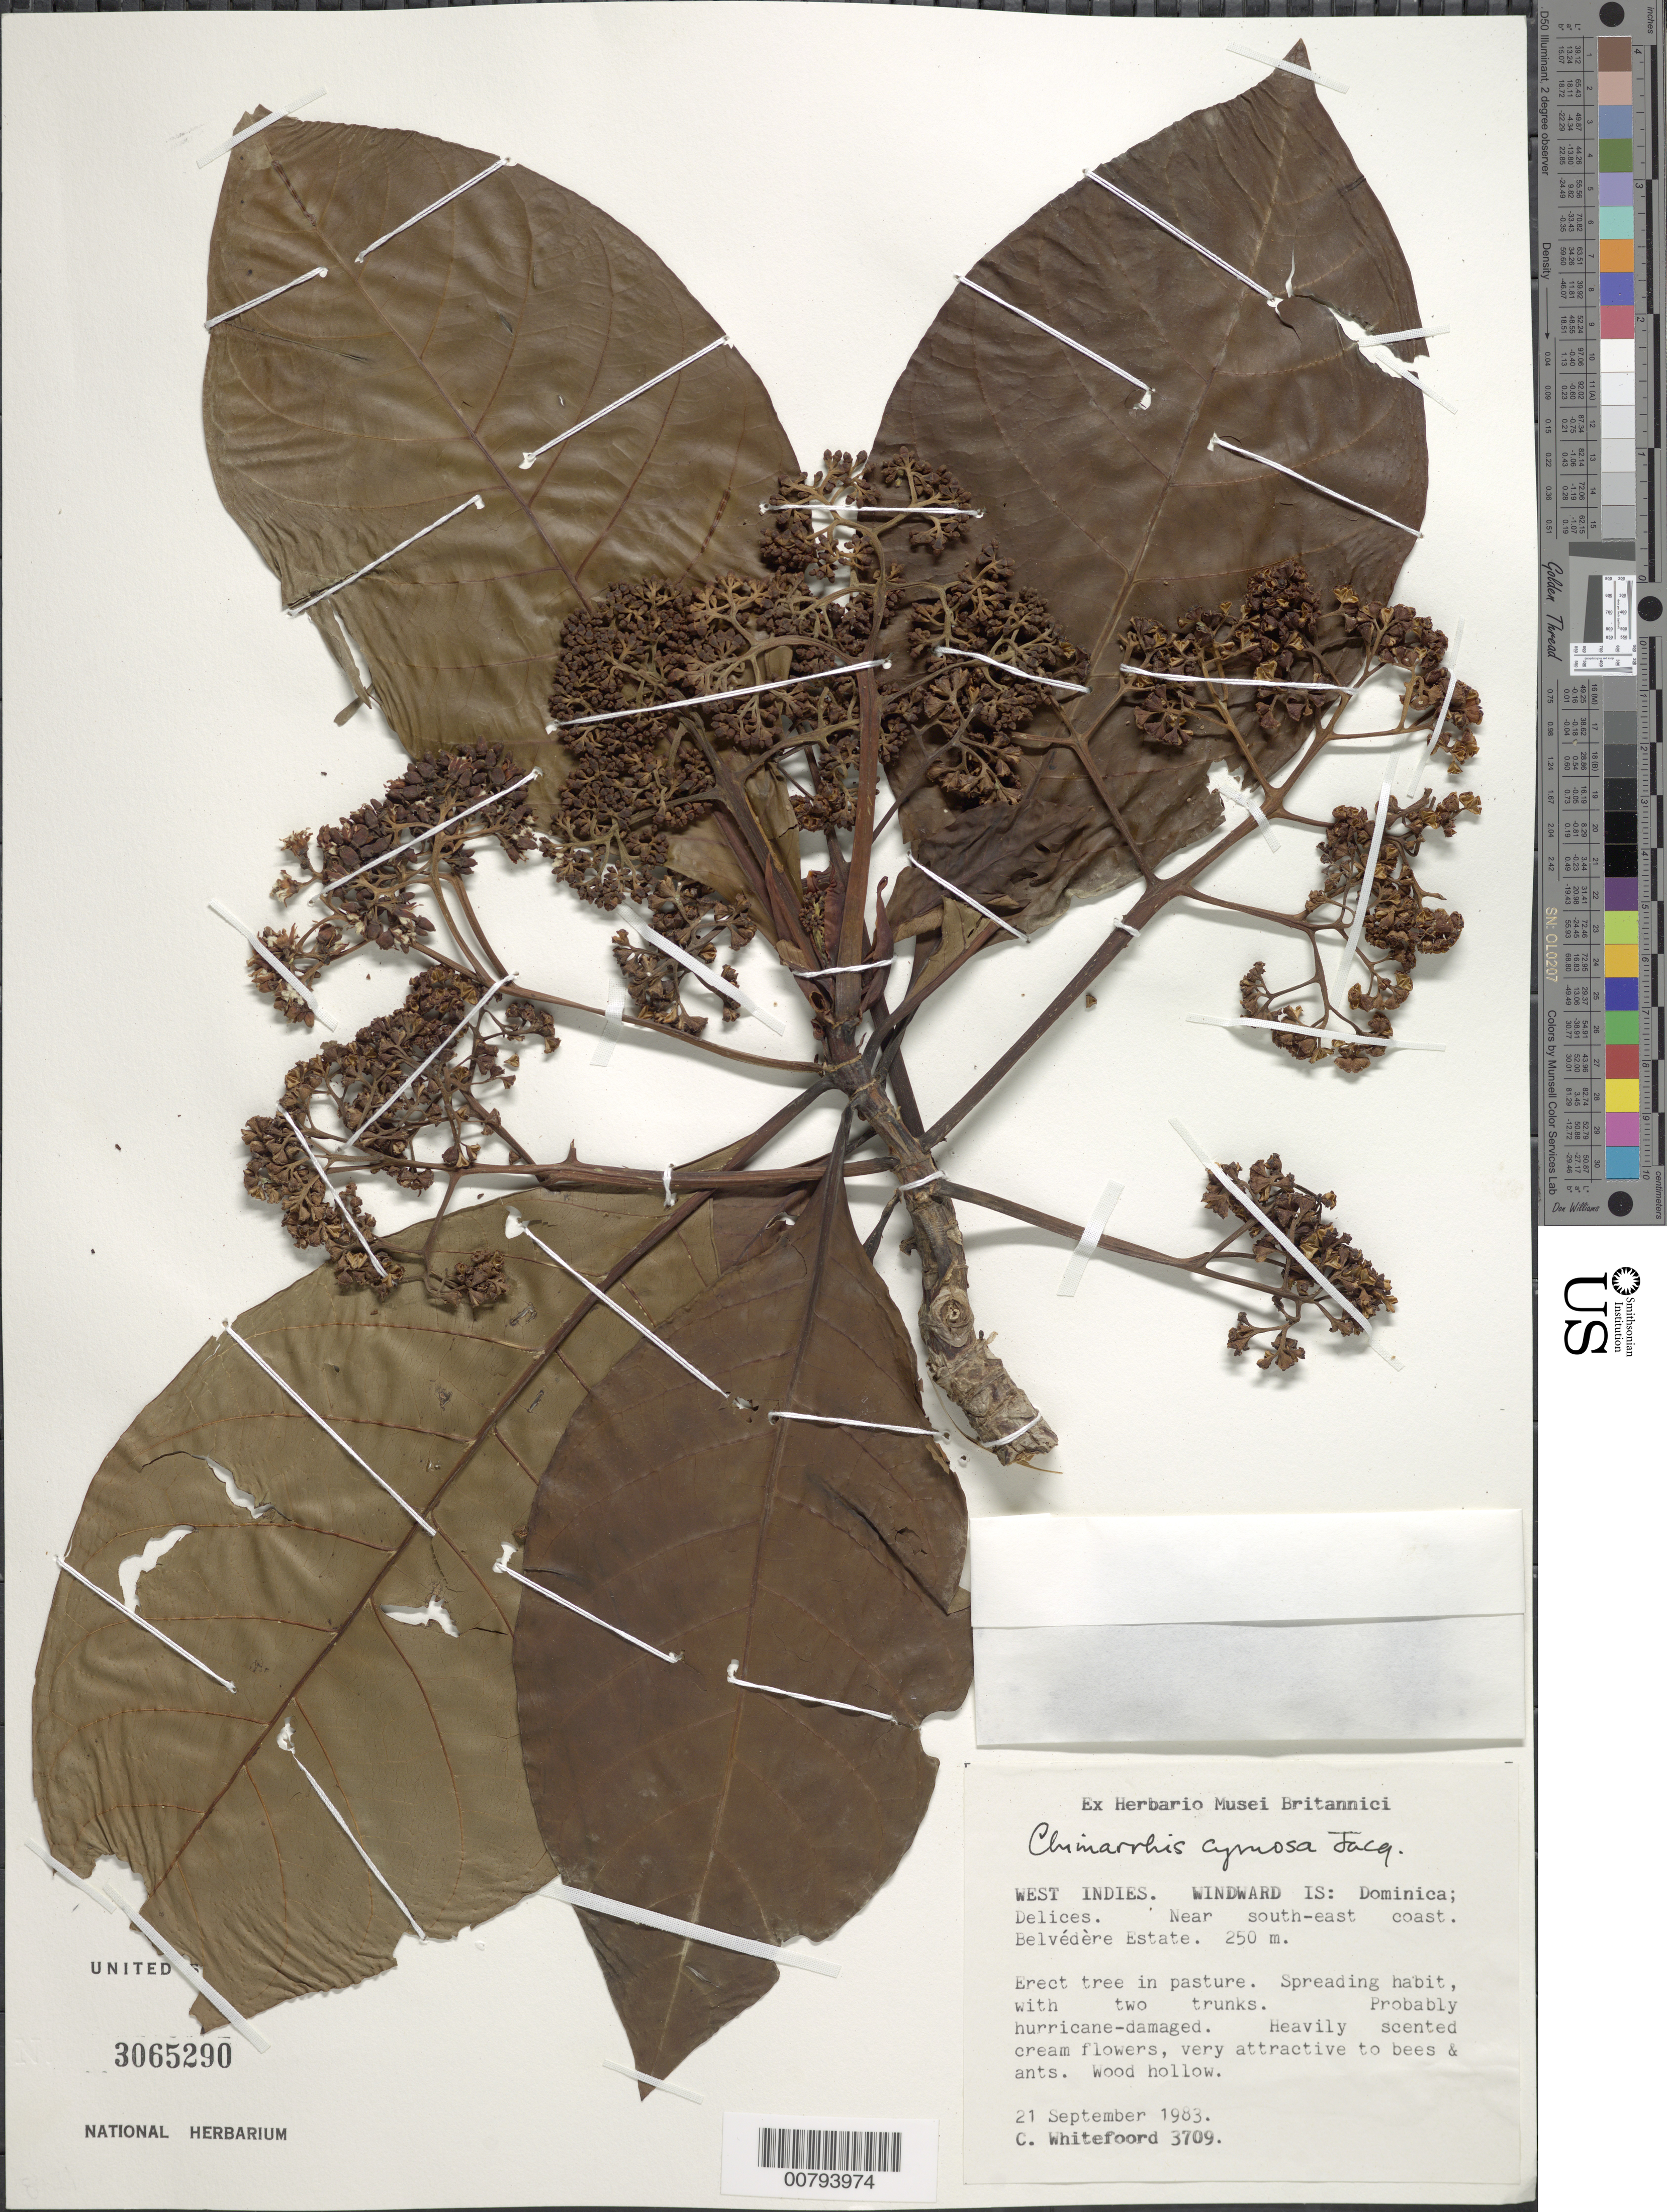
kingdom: Plantae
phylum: Tracheophyta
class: Magnoliopsida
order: Gentianales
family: Rubiaceae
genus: Chimarrhis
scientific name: Chimarrhis cymosa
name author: Jacq.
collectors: C. Whitefoord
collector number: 3709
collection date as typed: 21 Sep 1983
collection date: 1983-09-21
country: Dominica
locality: Delices. Near souteast coast. Belvédère Estate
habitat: Pasture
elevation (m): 250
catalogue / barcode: US 3065290